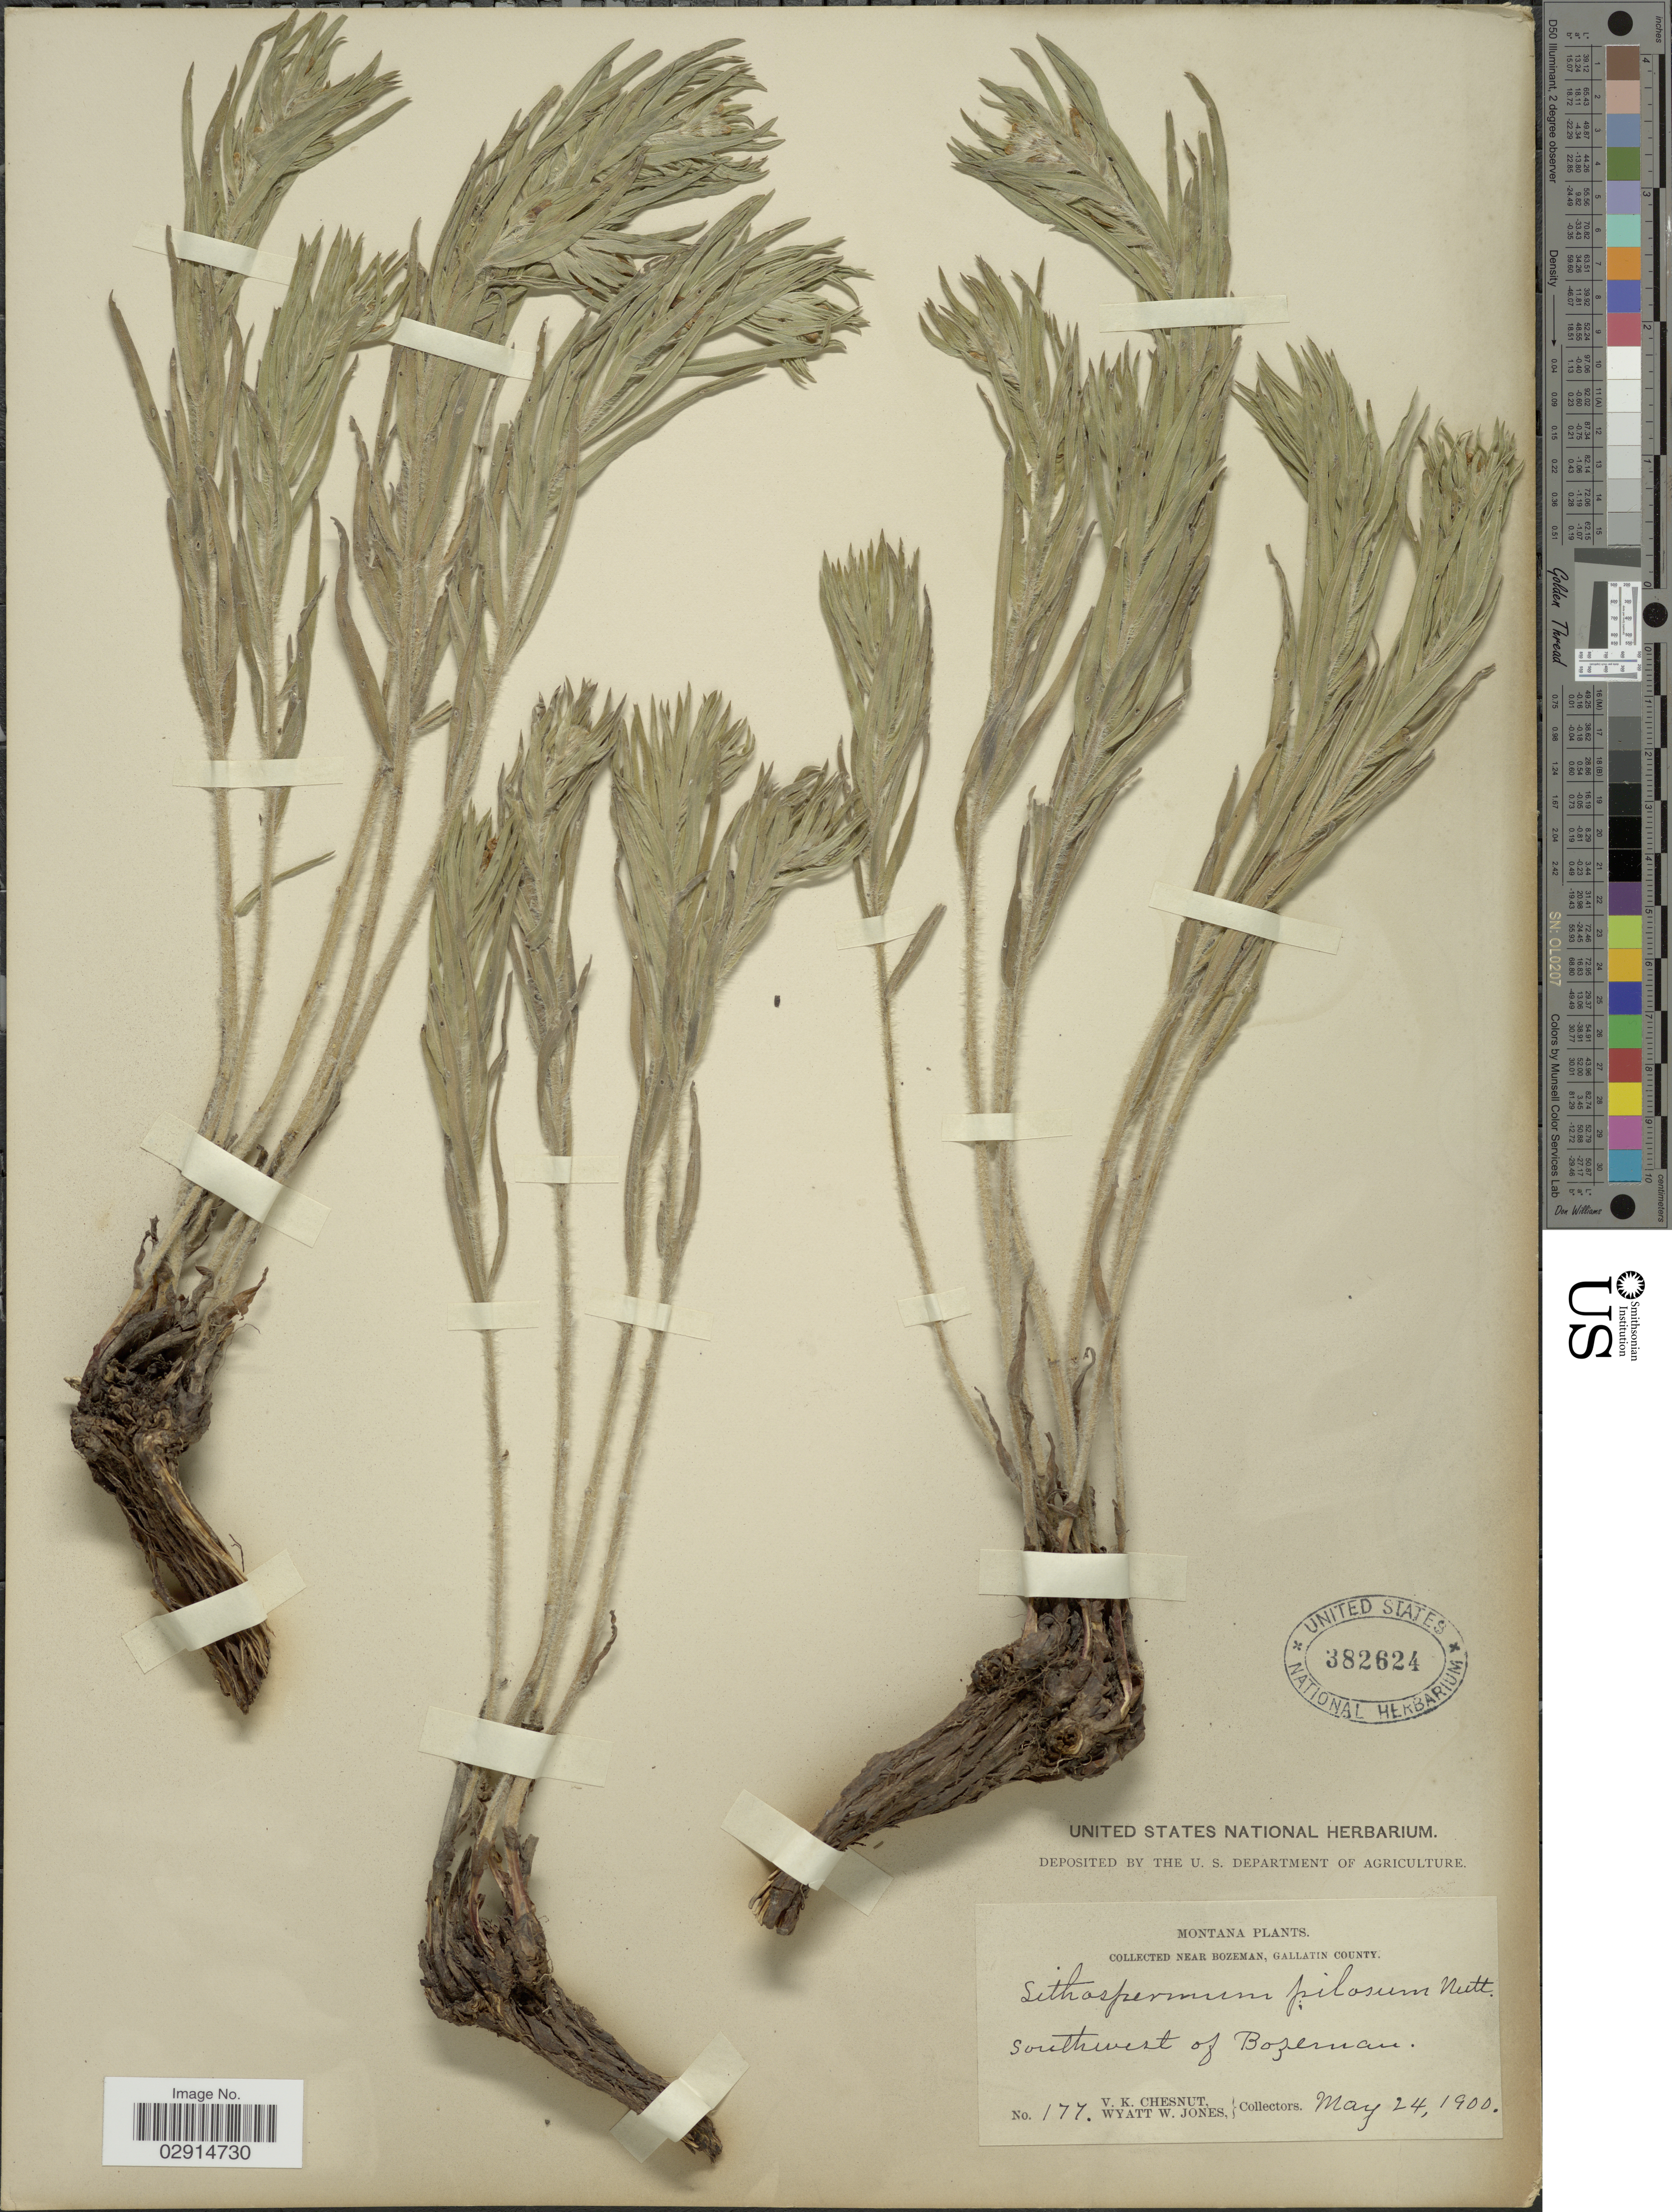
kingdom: Plantae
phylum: Tracheophyta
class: Magnoliopsida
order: Boraginales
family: Boraginaceae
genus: Lithospermum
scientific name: Lithospermum ruderale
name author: Douglas ex Lehm.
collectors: V. Chesnut & W. W. Jones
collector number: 177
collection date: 1900-05-24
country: United States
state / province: Montana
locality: Near Bozeman, Gallatin County, Southwest of Bozeman.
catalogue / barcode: US 382624